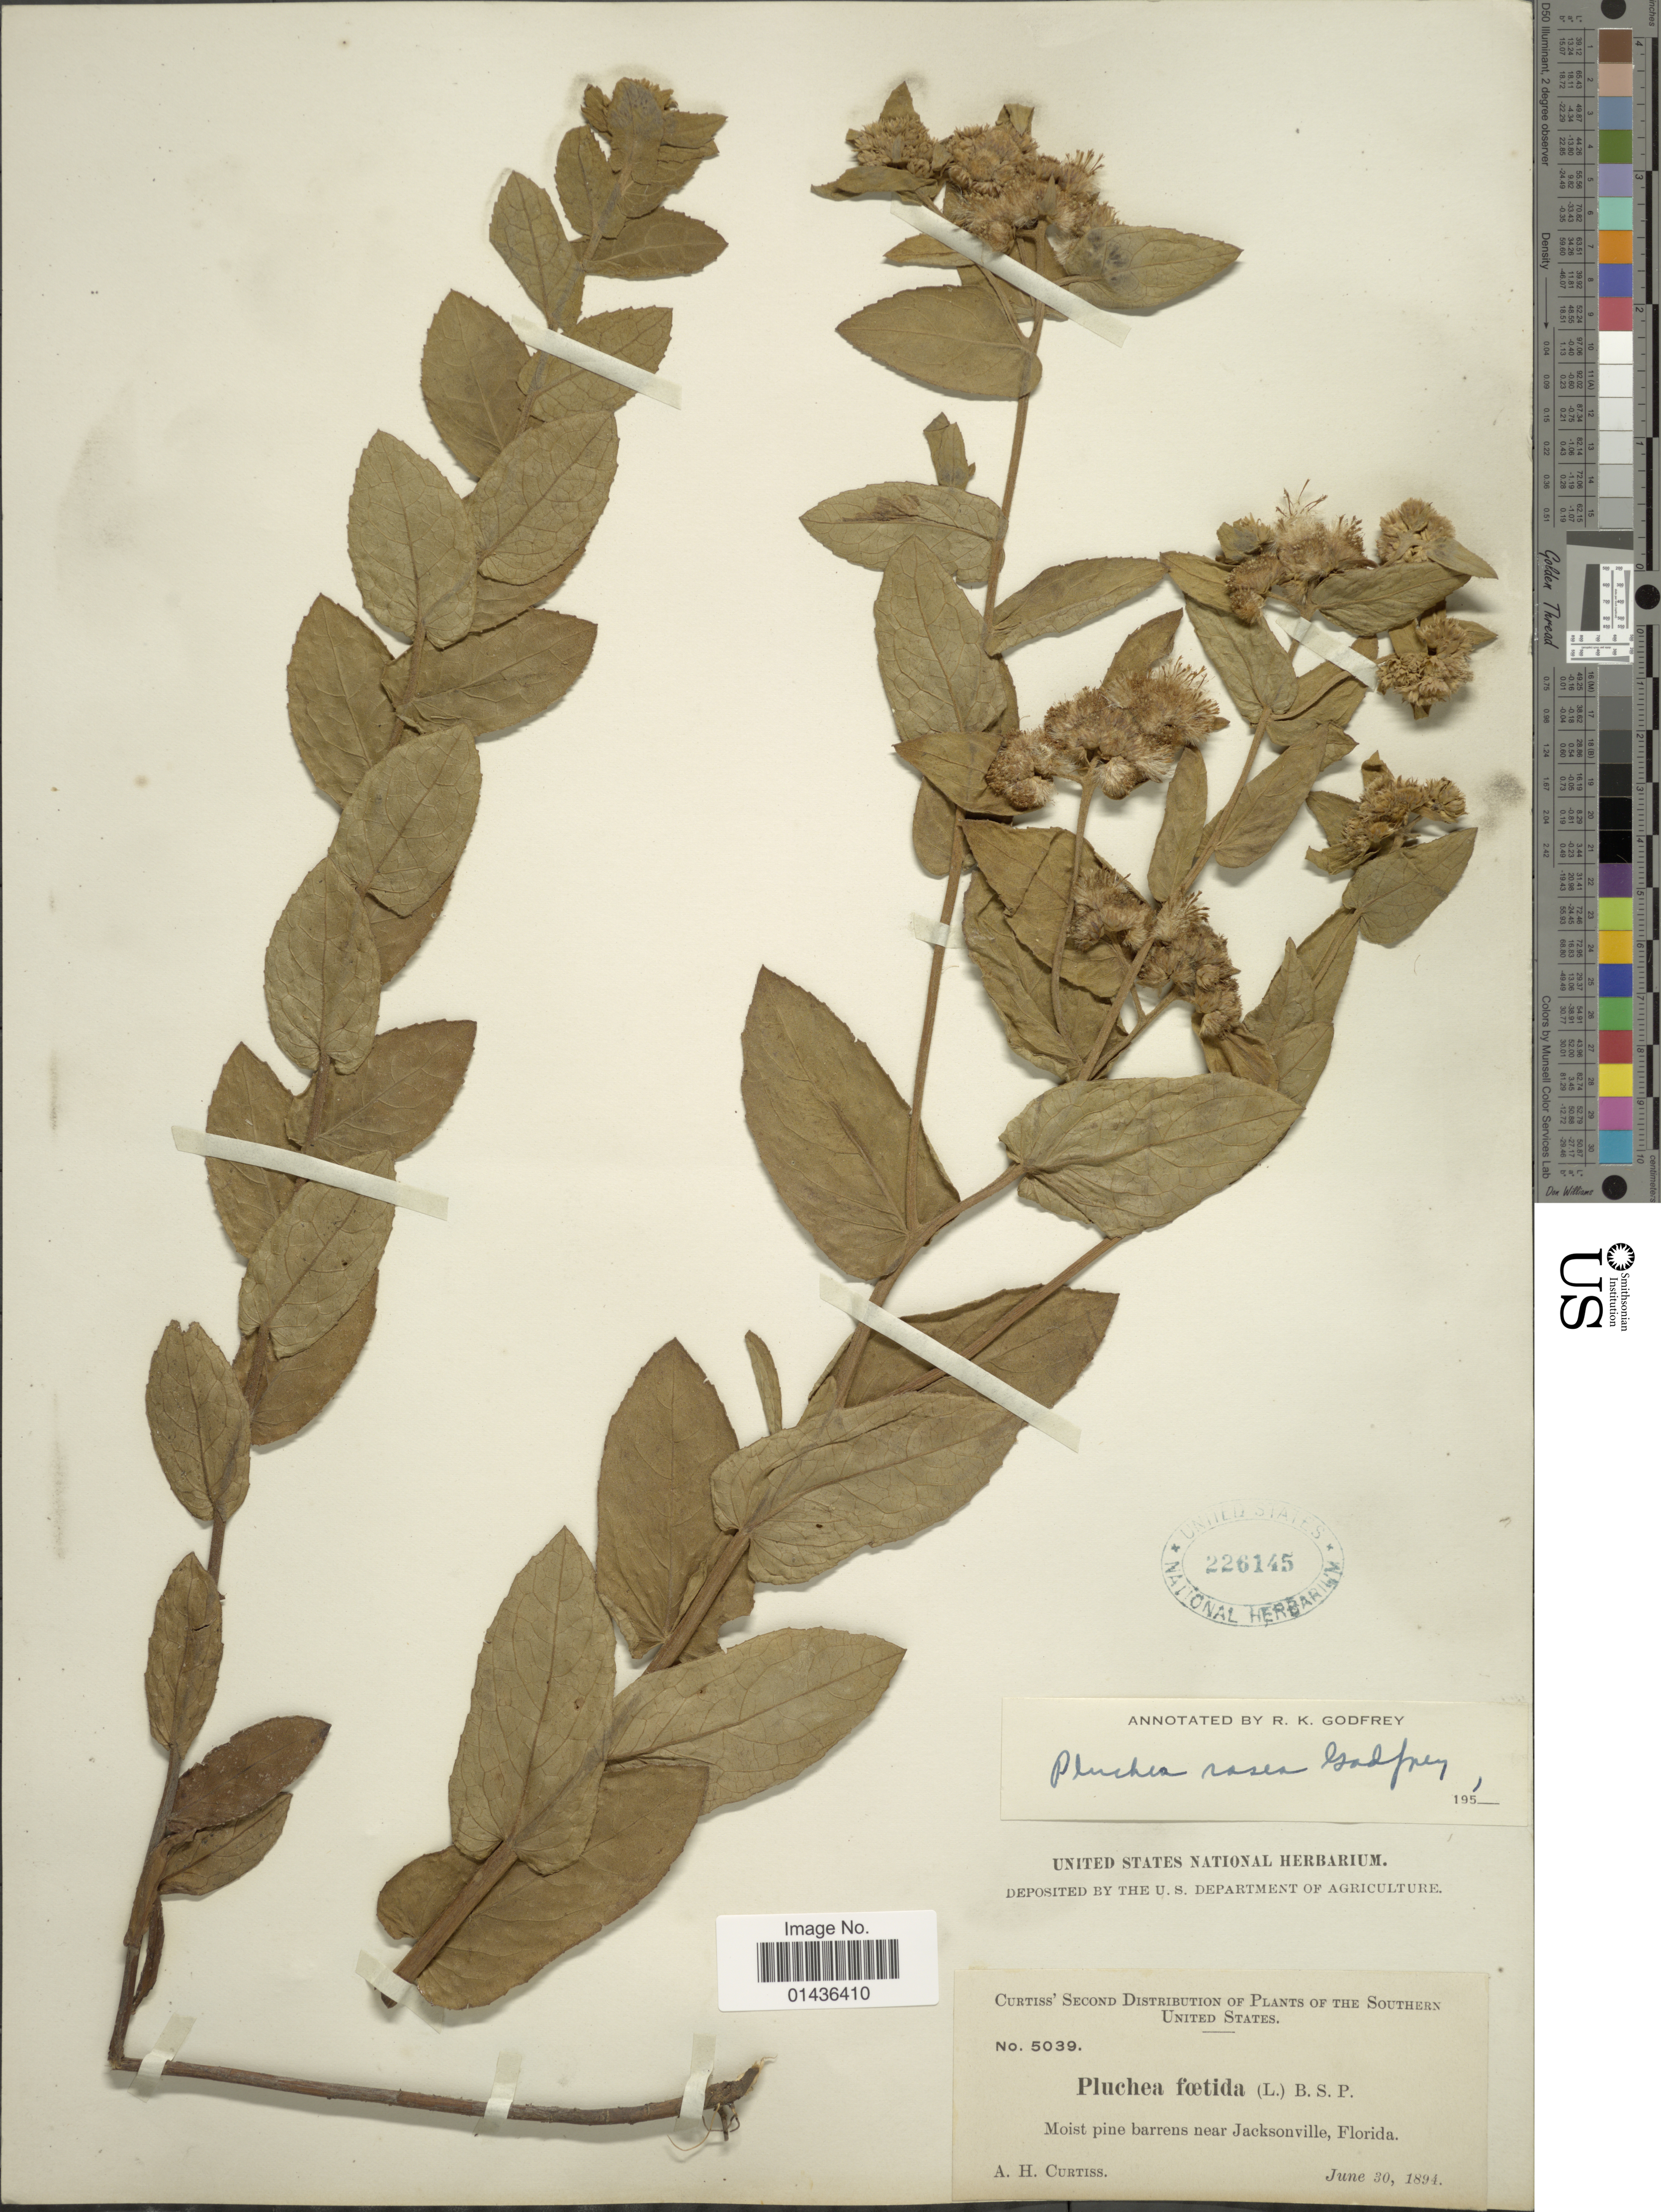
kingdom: Plantae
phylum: Tracheophyta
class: Magnoliopsida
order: Asterales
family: Asteraceae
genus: Pluchea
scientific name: Pluchea rosea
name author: R.K. Godfrey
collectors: A. H. Curtiss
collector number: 5039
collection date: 1894-06-30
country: United States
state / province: Florida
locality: Southern United States, near Jacksonville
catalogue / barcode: US 226145